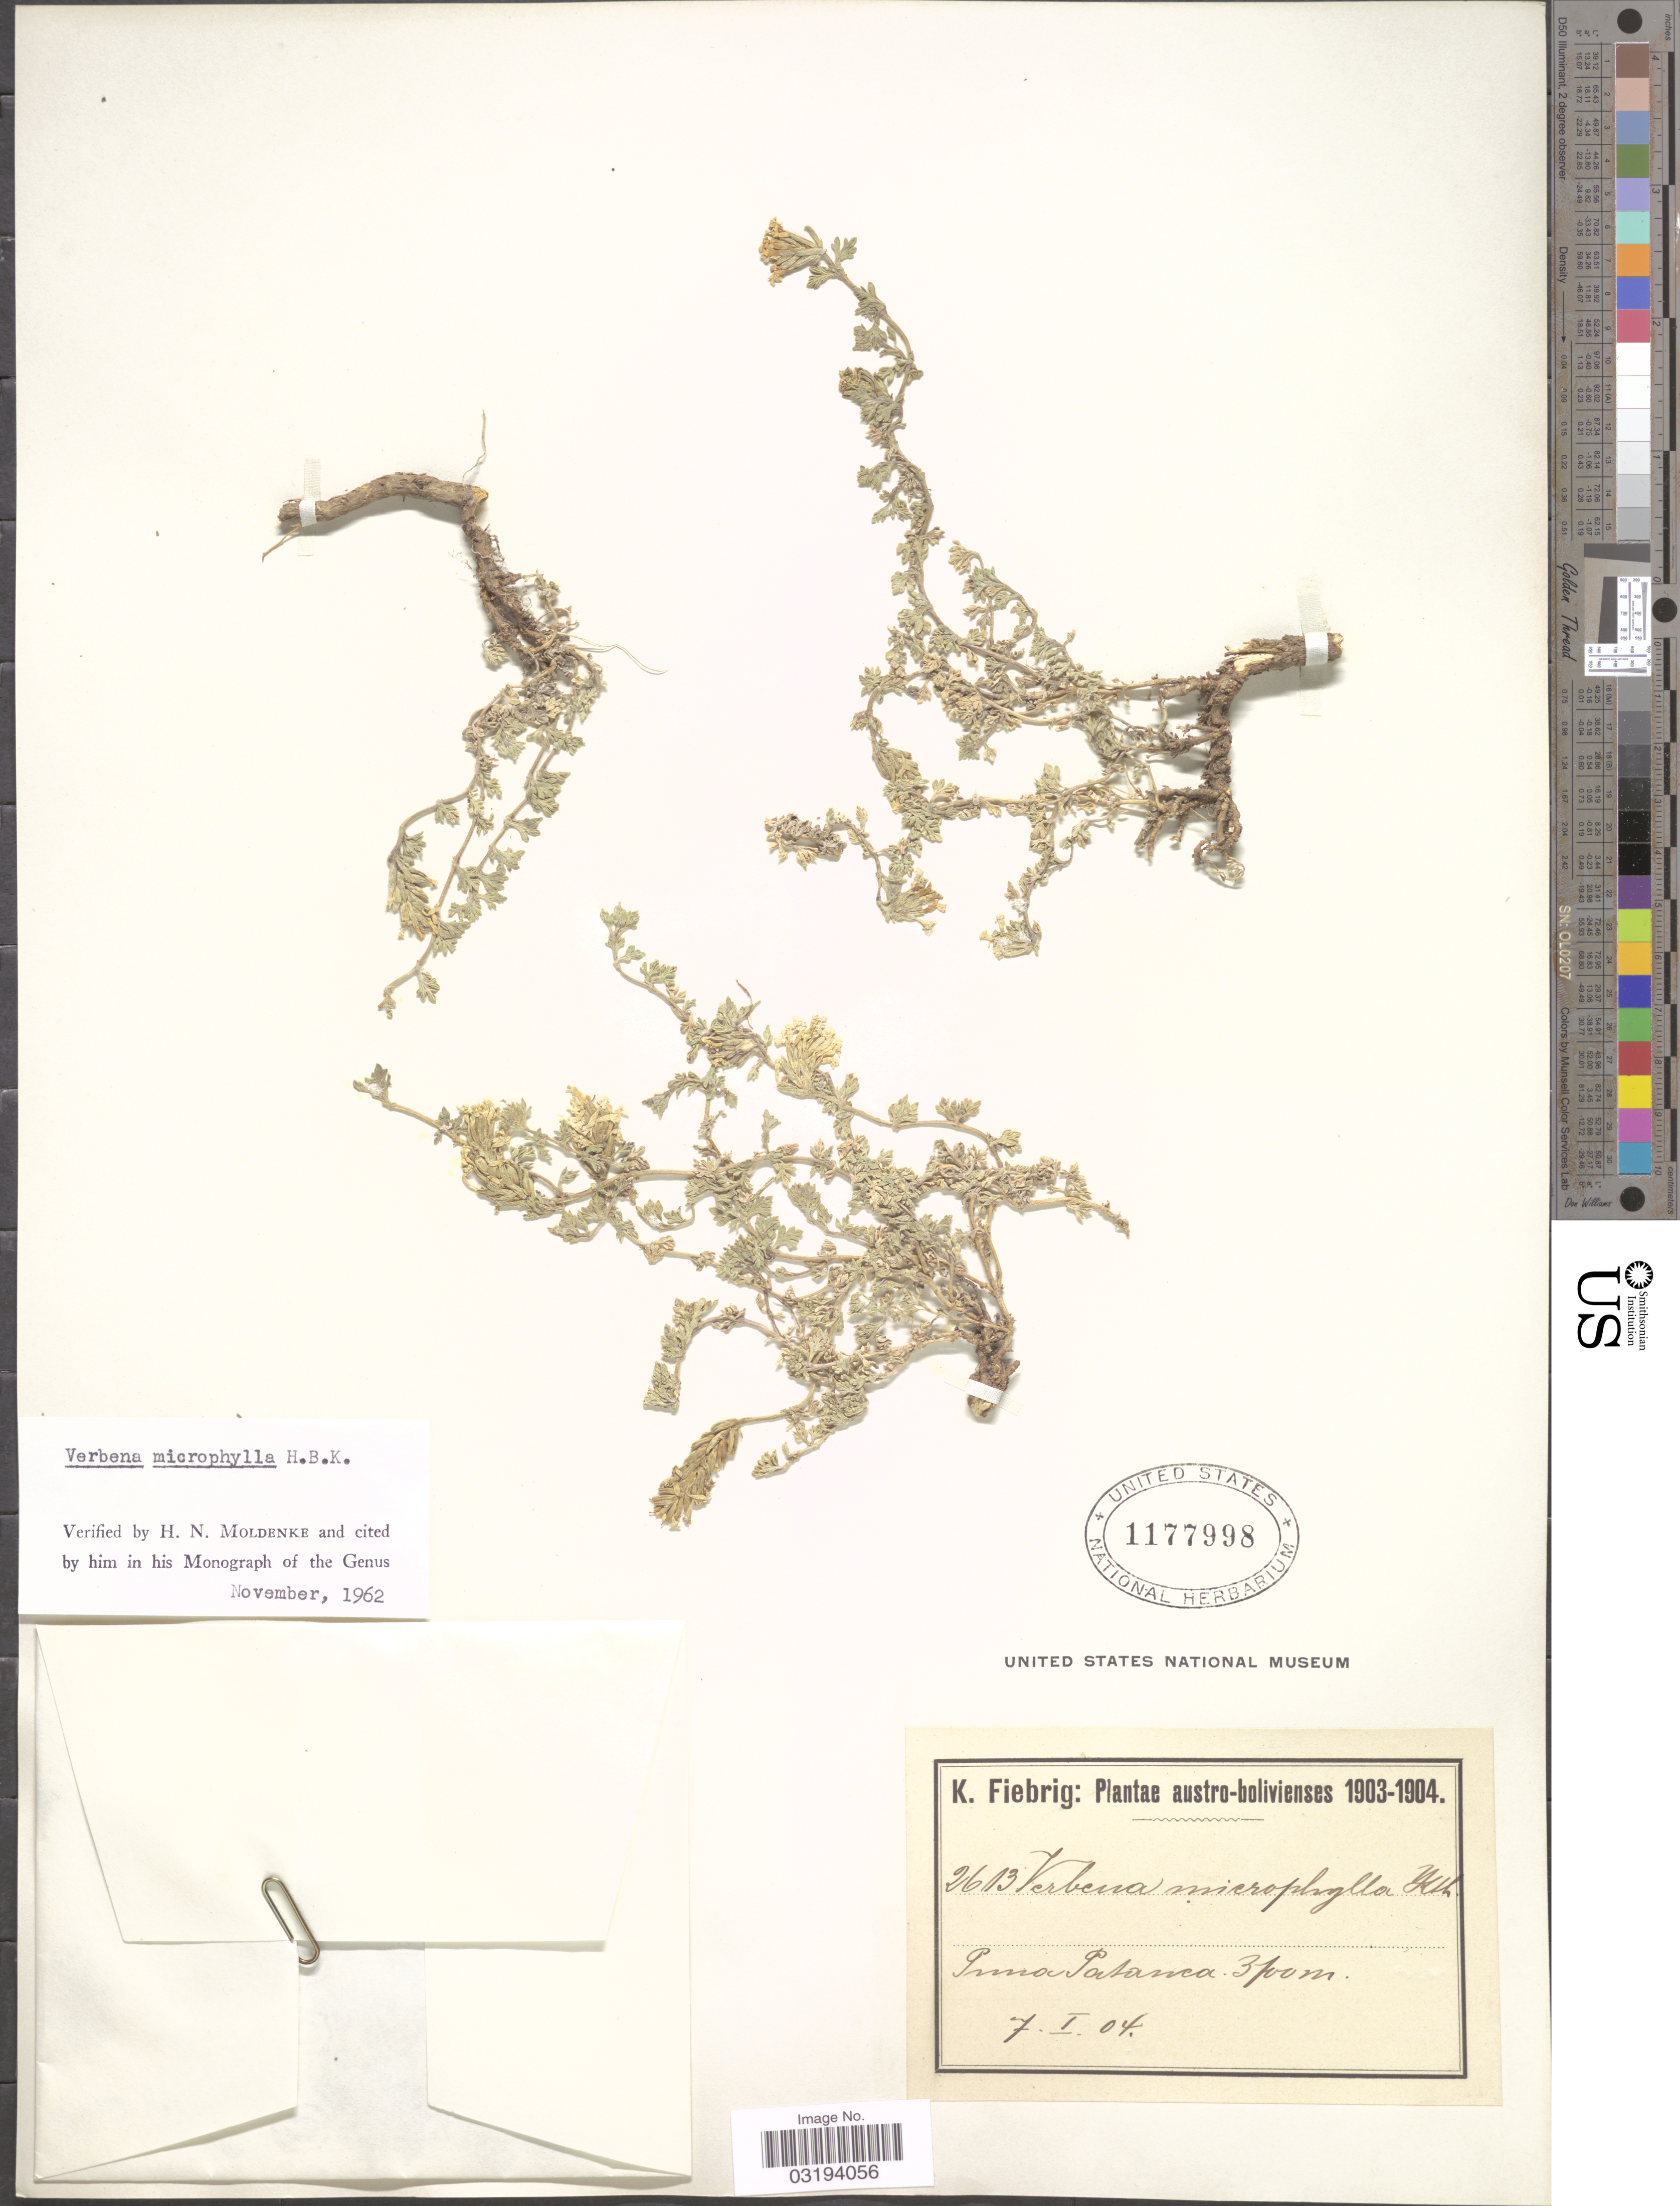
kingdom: Plantae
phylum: Tracheophyta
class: Magnoliopsida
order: Lamiales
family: Verbenaceae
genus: Verbena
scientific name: Verbena microphylla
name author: Kunth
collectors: K. Fiebrig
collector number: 2613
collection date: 1904-01-07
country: Bolivia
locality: Austro-Bolivienses. Puna Patanca.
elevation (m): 3700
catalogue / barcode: US 1177998